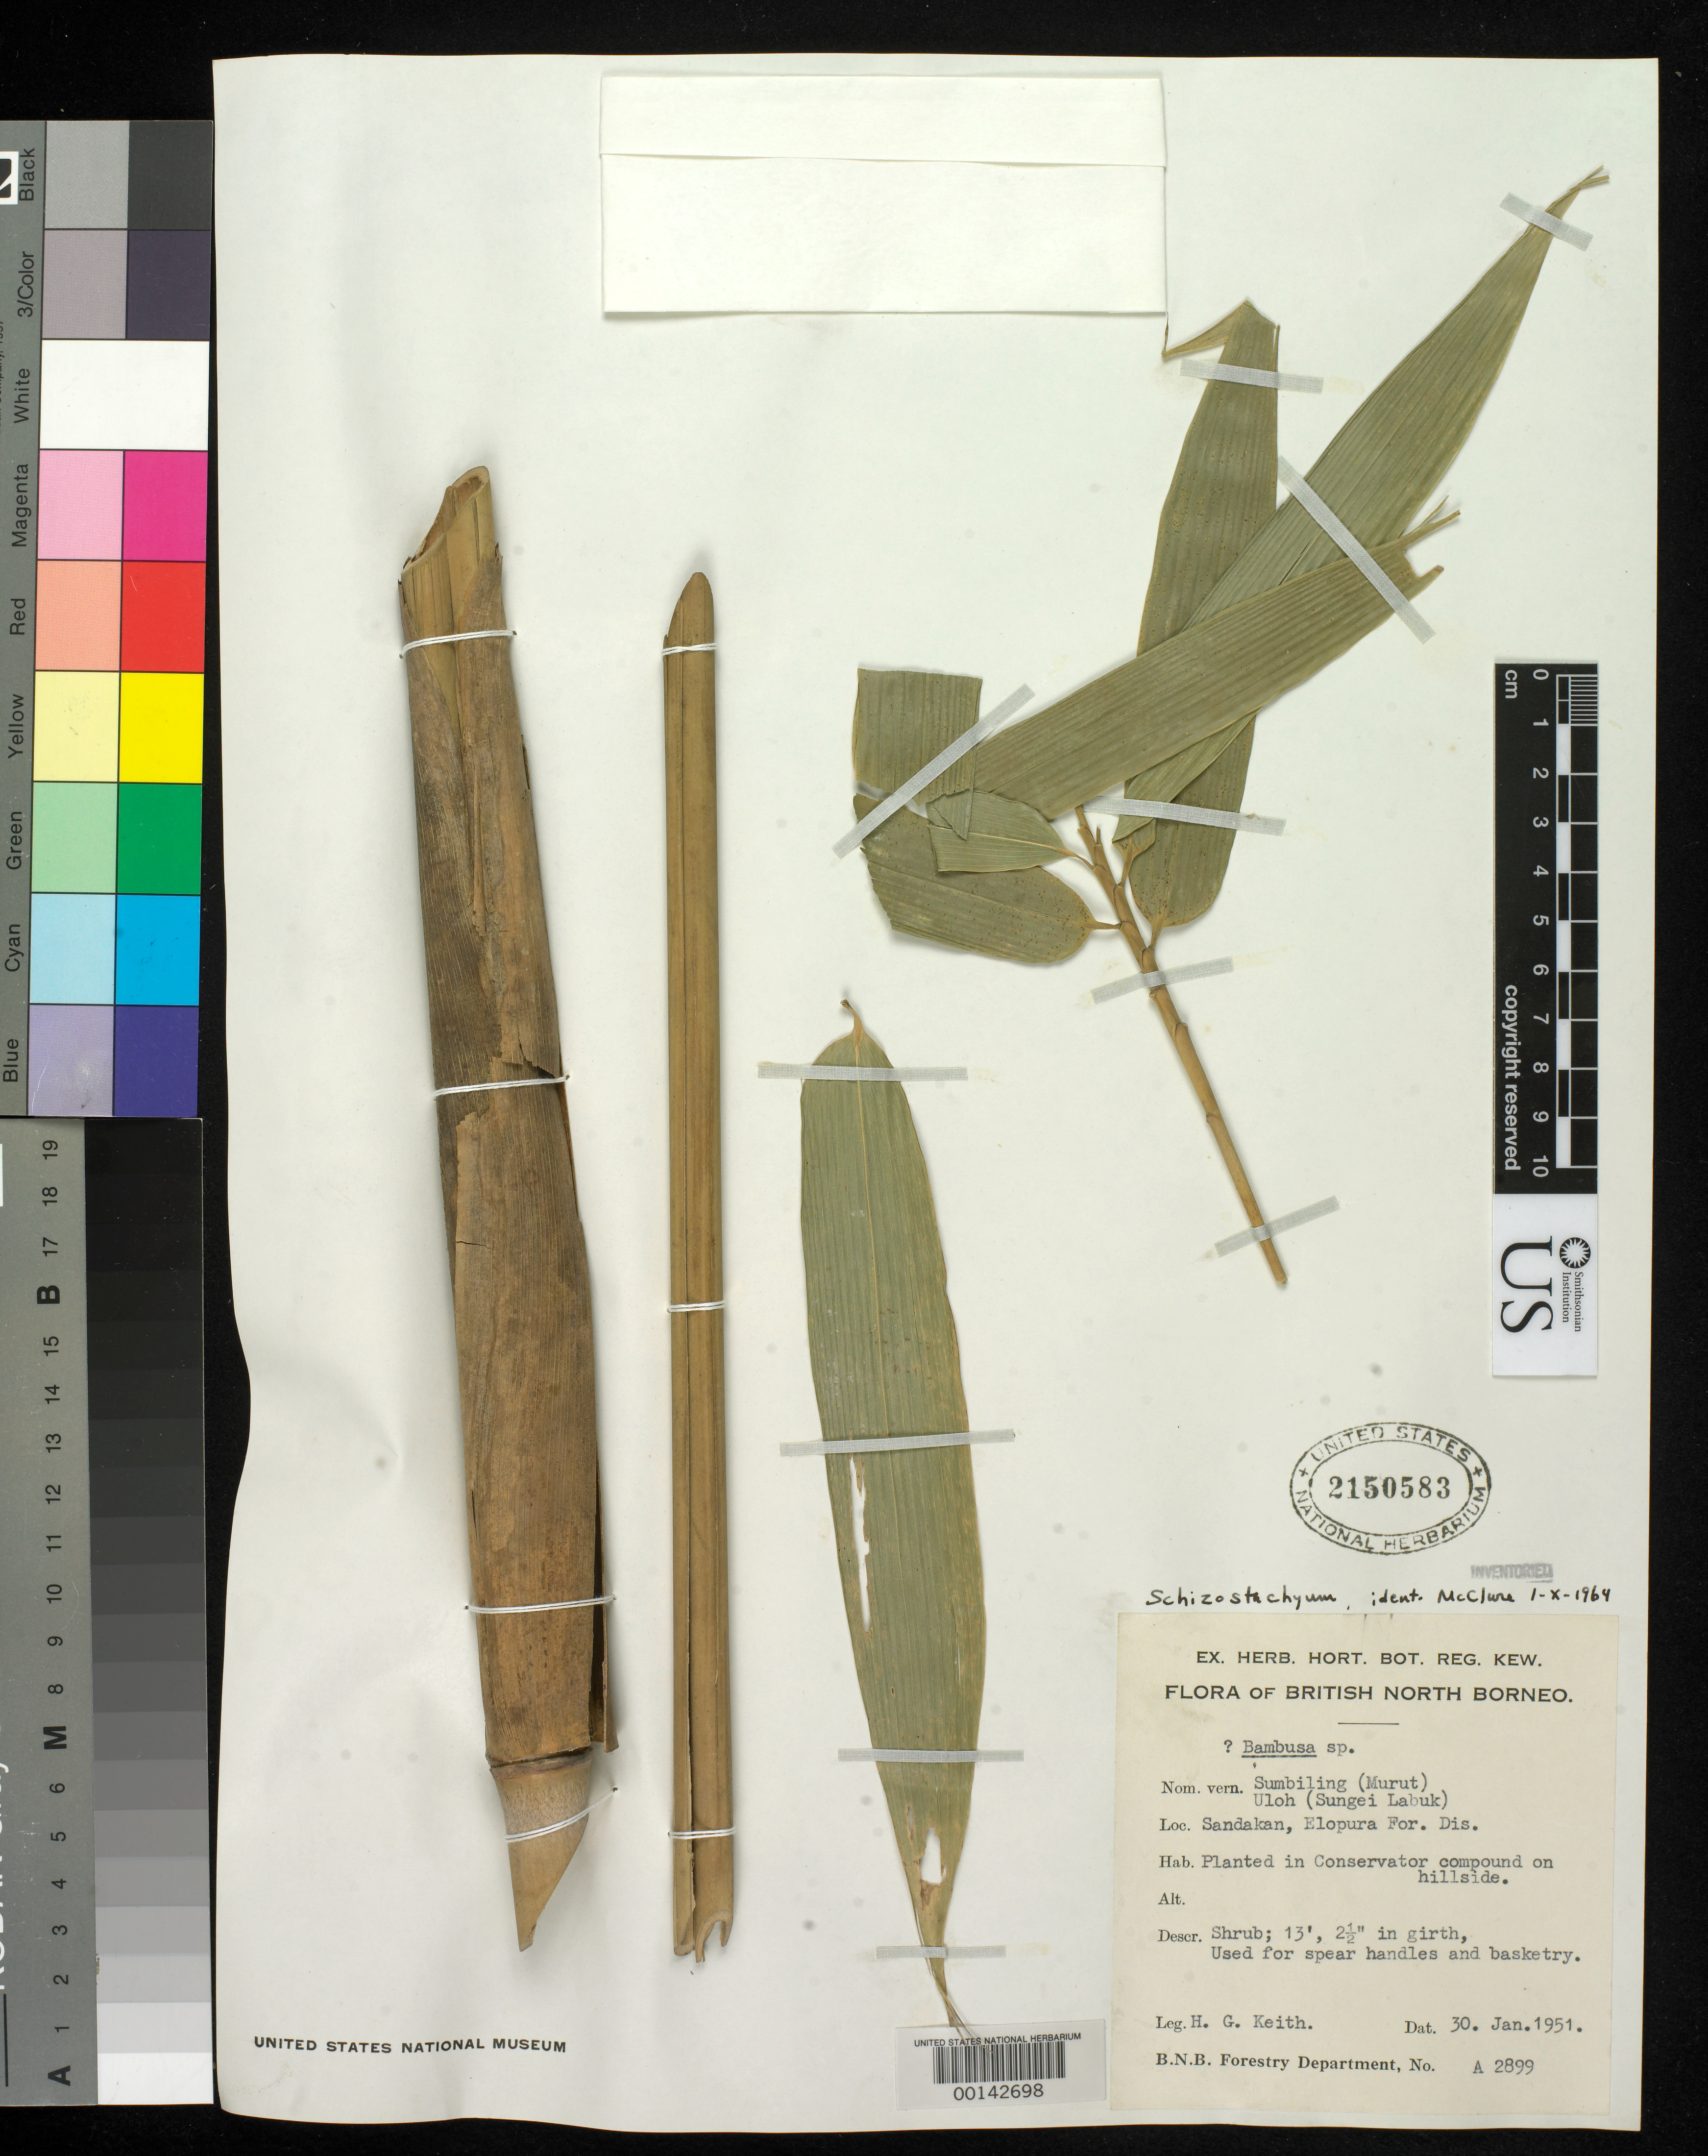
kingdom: Plantae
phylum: Tracheophyta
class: Liliopsida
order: Poales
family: Poaceae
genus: Schizostachyum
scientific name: Schizostachyum sp.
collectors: H. Keith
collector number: A2899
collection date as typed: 30 Jan 1951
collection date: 1951-01-30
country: Malaysia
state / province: Sabah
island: Borneo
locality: Sandakan, Elopura For. Dis.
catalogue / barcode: US 2150583